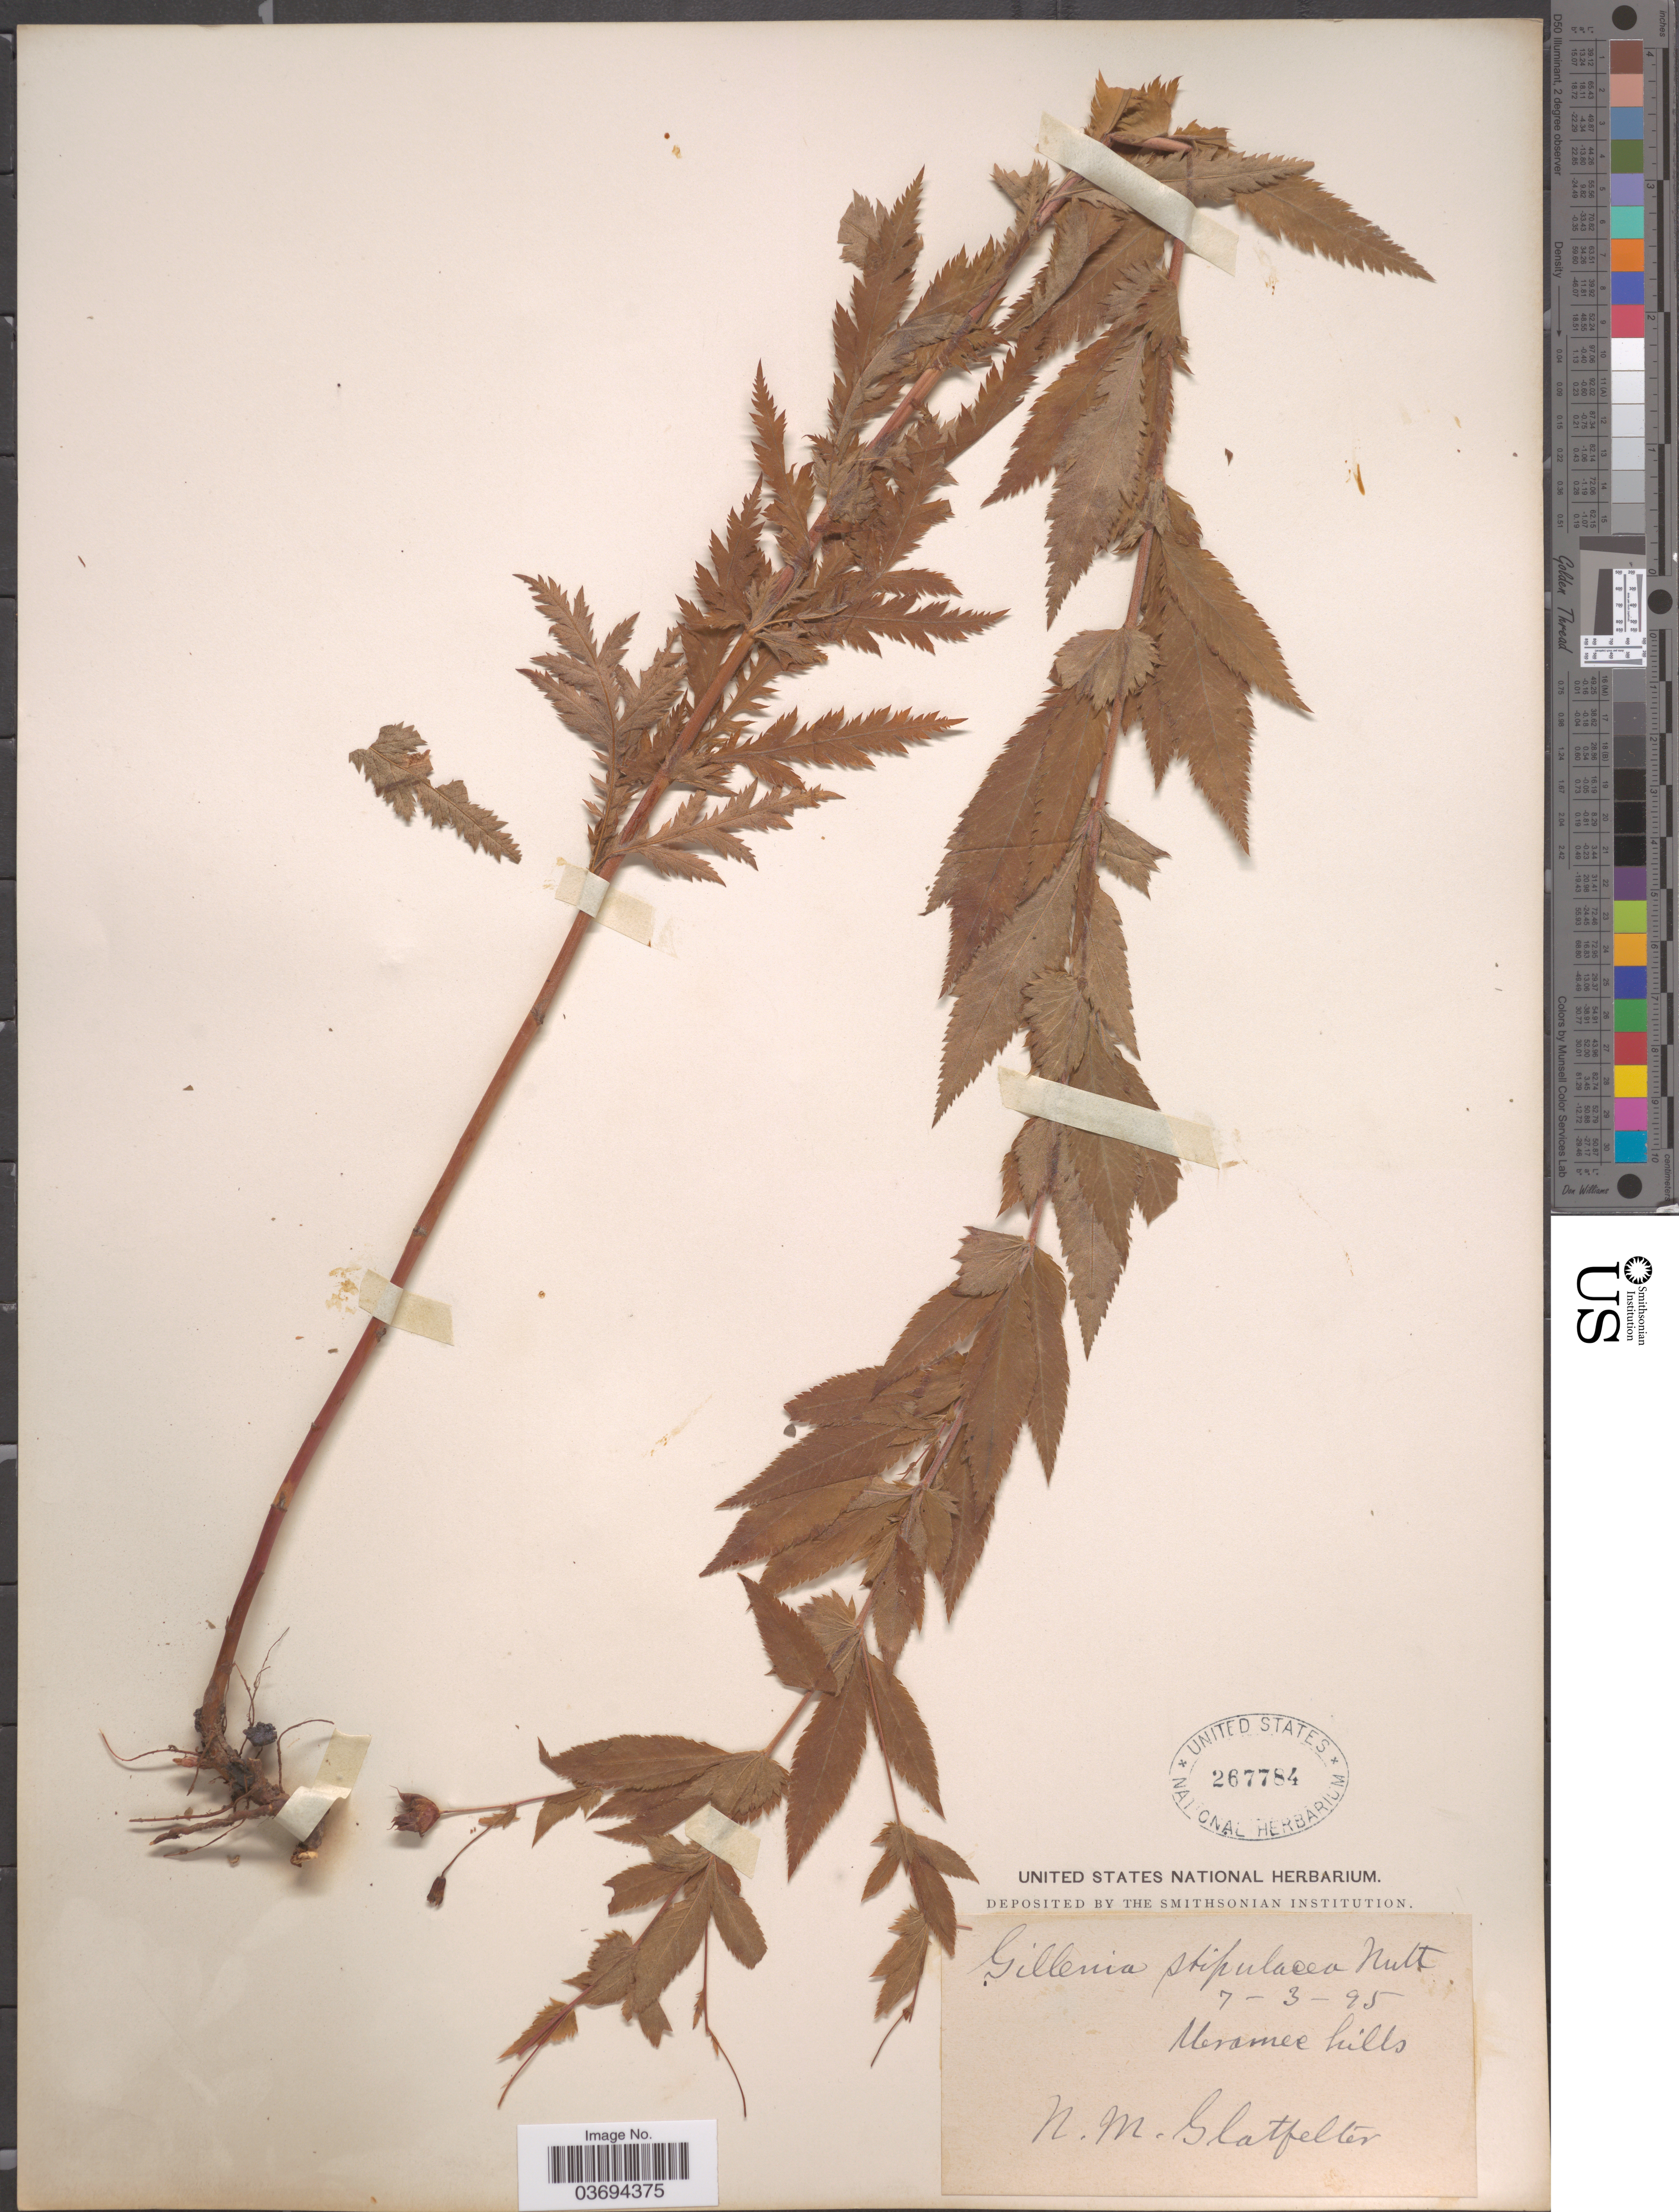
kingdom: Plantae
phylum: Tracheophyta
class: Magnoliopsida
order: Rosales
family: Rosaceae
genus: Gillenia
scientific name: Gillenia stipulata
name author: (Muhl. ex Willd.) Nutt.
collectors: N. M. Glatfelter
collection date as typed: Transcribed d/m/y: 7/3/95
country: United States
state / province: Missouri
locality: Meramec hills.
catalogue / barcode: US 267784